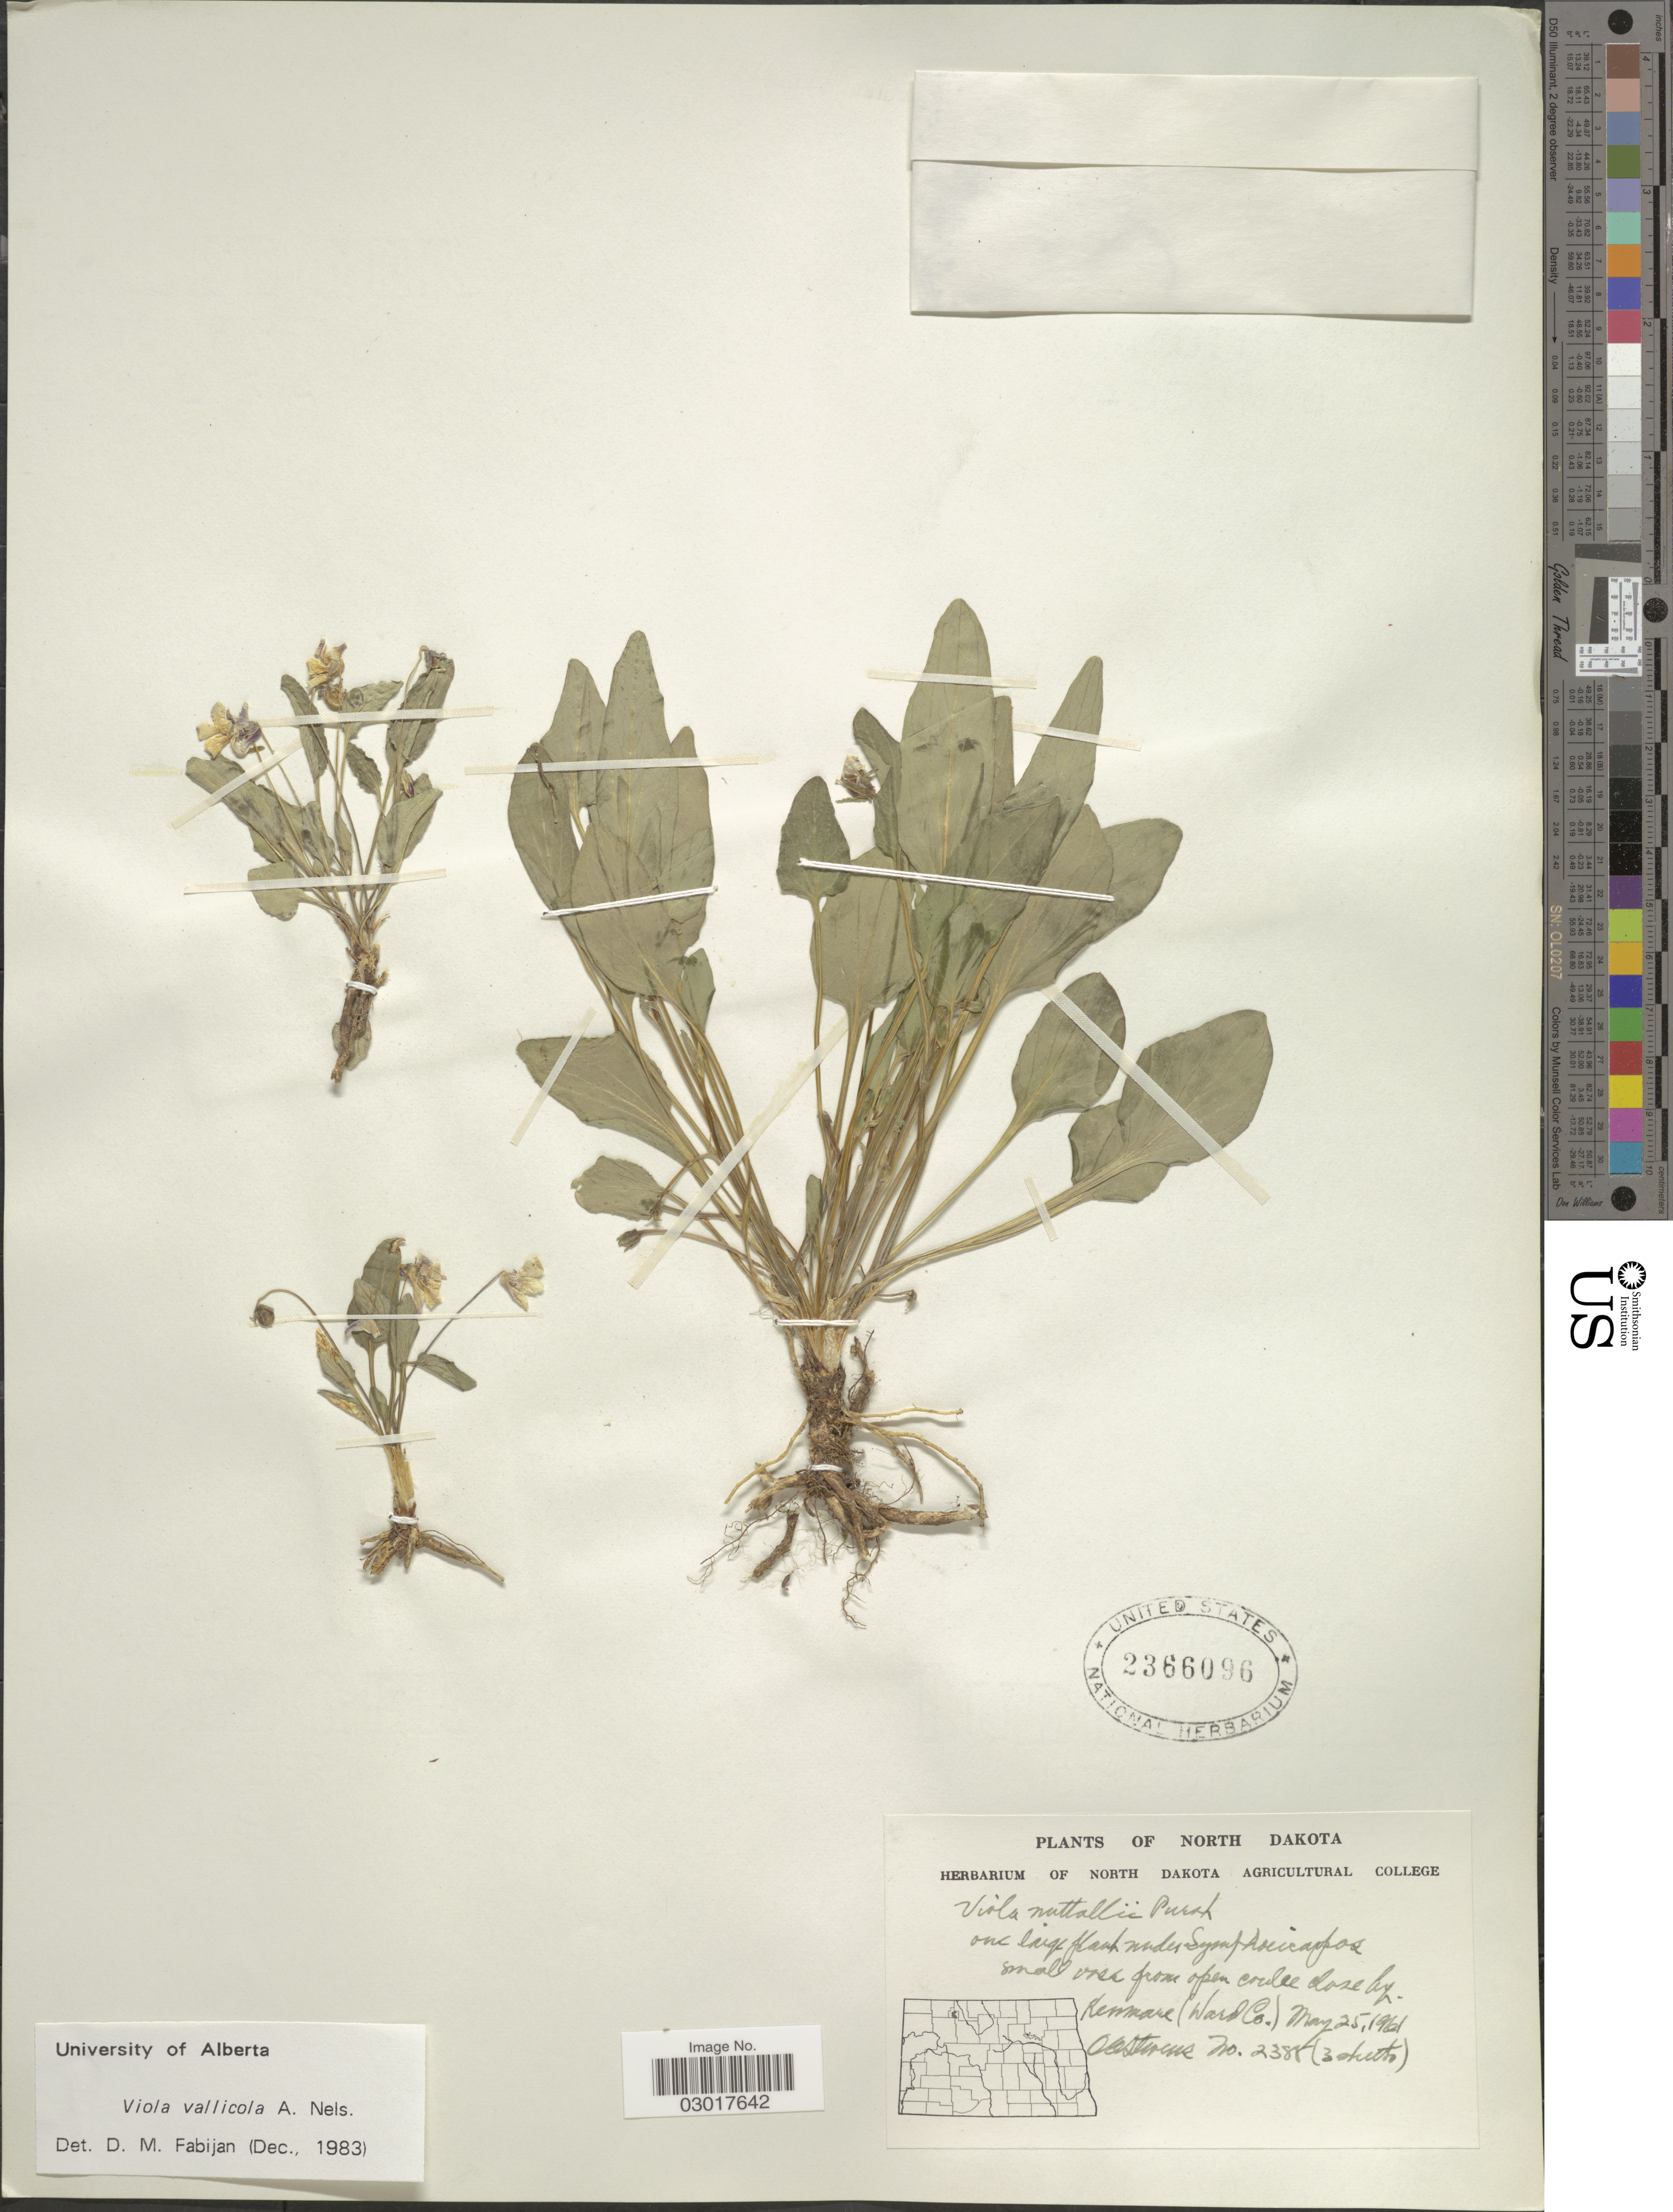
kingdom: Plantae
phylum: Tracheophyta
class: Magnoliopsida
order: Malpighiales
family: Violaceae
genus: Viola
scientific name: Viola vallicola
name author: A. Nelson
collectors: O. A. Stevens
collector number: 2385*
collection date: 1961-05-25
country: United States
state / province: North Dakota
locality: Kenmore (Ward Co.).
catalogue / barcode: US 2366096